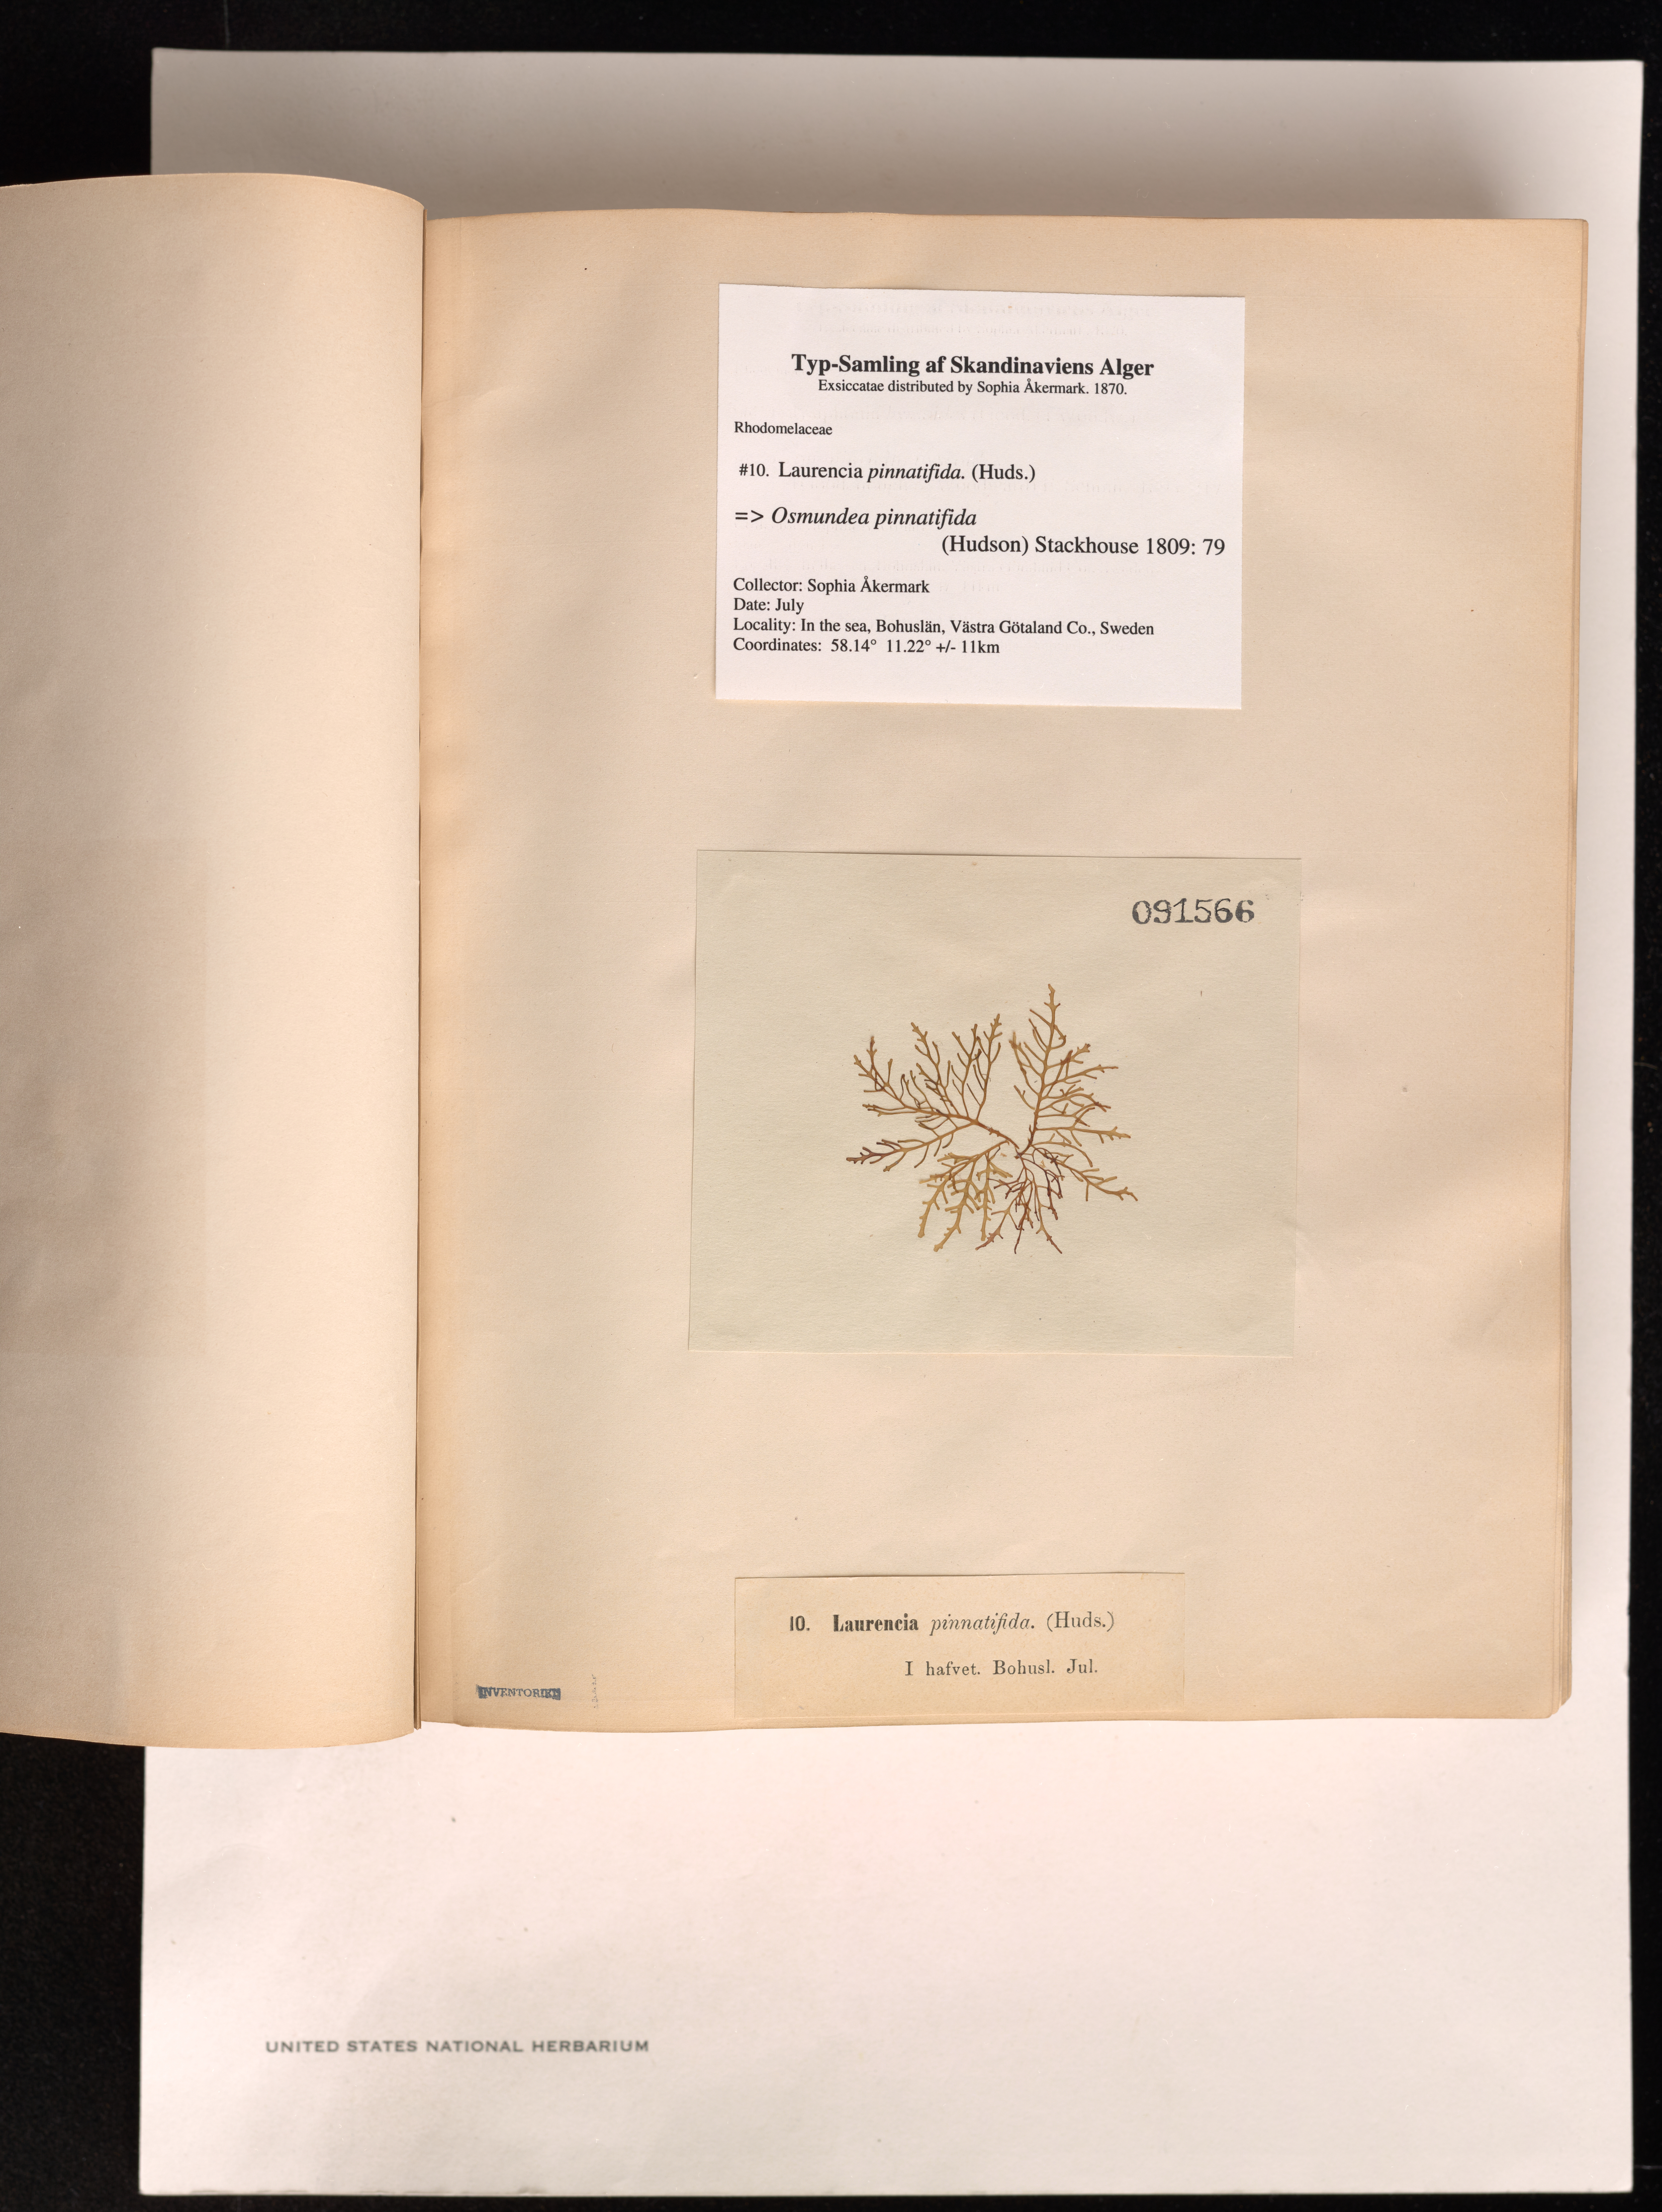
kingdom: Plantae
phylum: Rhodophyta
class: Florideophyceae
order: Ceramiales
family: Rhodomelaceae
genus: Osmundea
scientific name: Osmundea pinnatifida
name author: (Huds.) Stackh.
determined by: Algae name updating Project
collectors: S. Akermark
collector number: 10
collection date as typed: Jul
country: Sweden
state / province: Västra Götaland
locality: Bohuslan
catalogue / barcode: US 91566